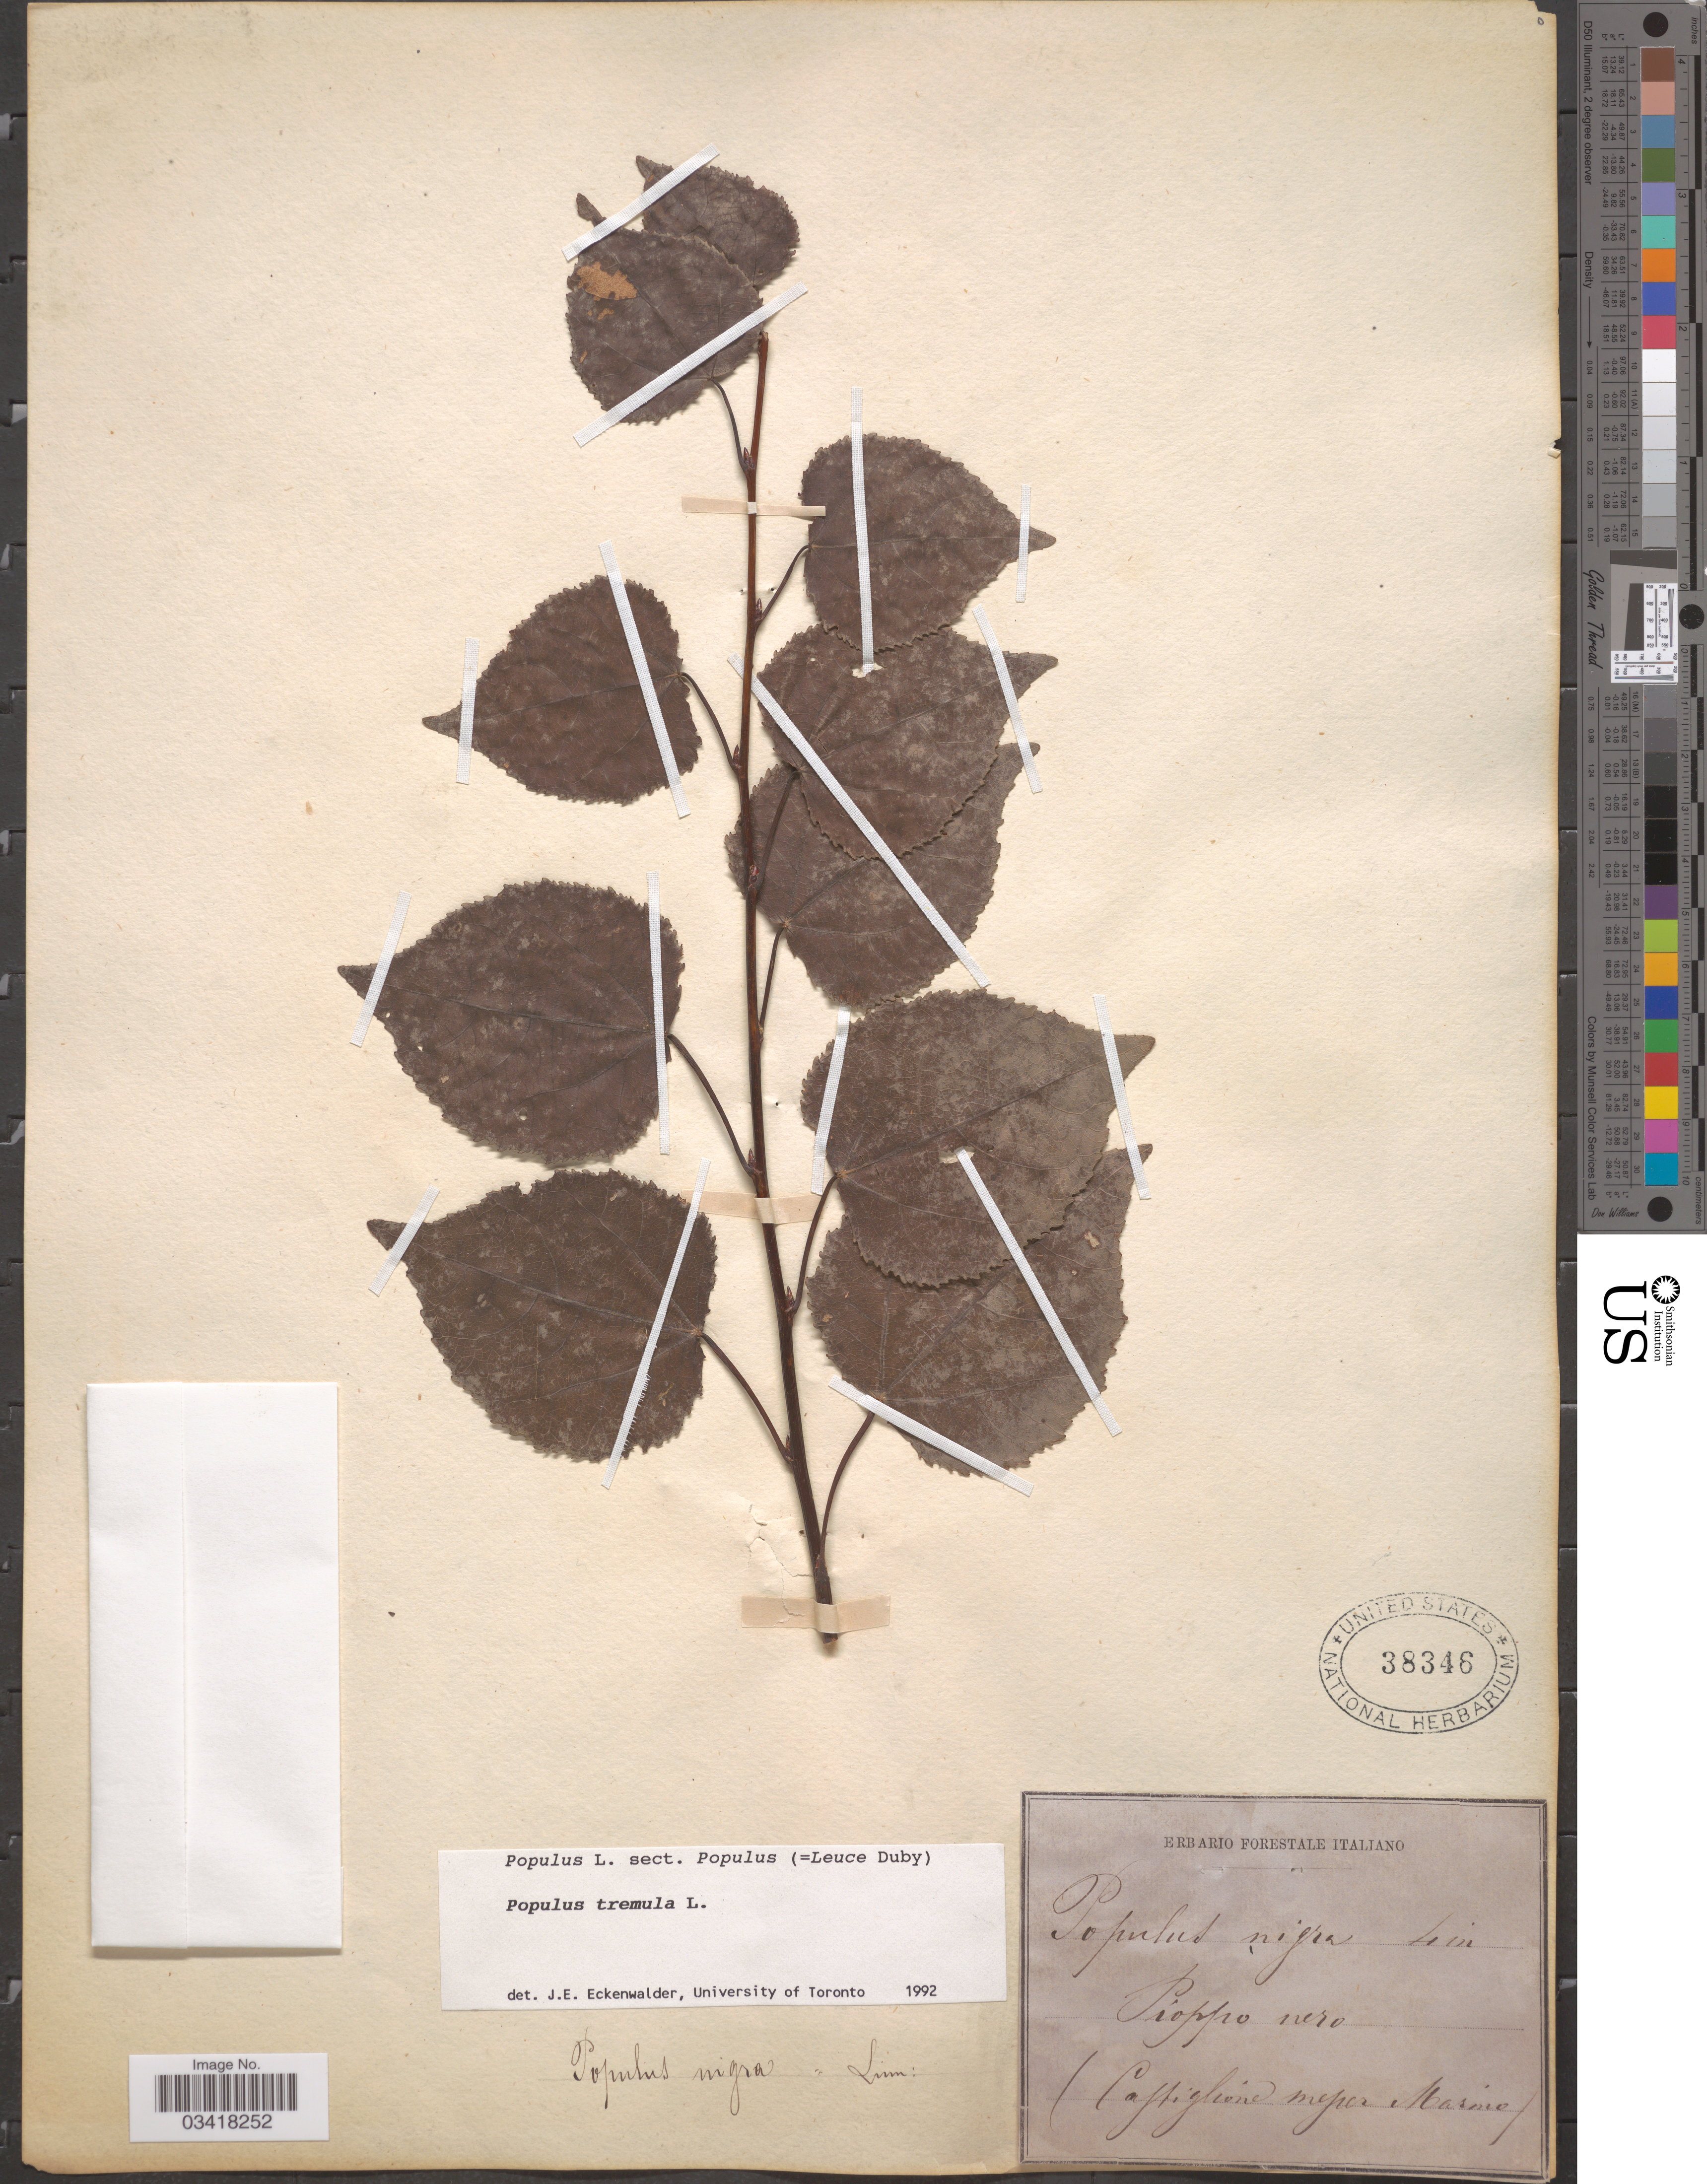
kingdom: Plantae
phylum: Tracheophyta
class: Magnoliopsida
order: Malpighiales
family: Salicaceae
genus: Populus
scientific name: Populus tremula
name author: L.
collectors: Ex herb. Forestale Italiano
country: Italy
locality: (Castiglíone mepez [interpreted] Nasino).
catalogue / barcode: US 38346